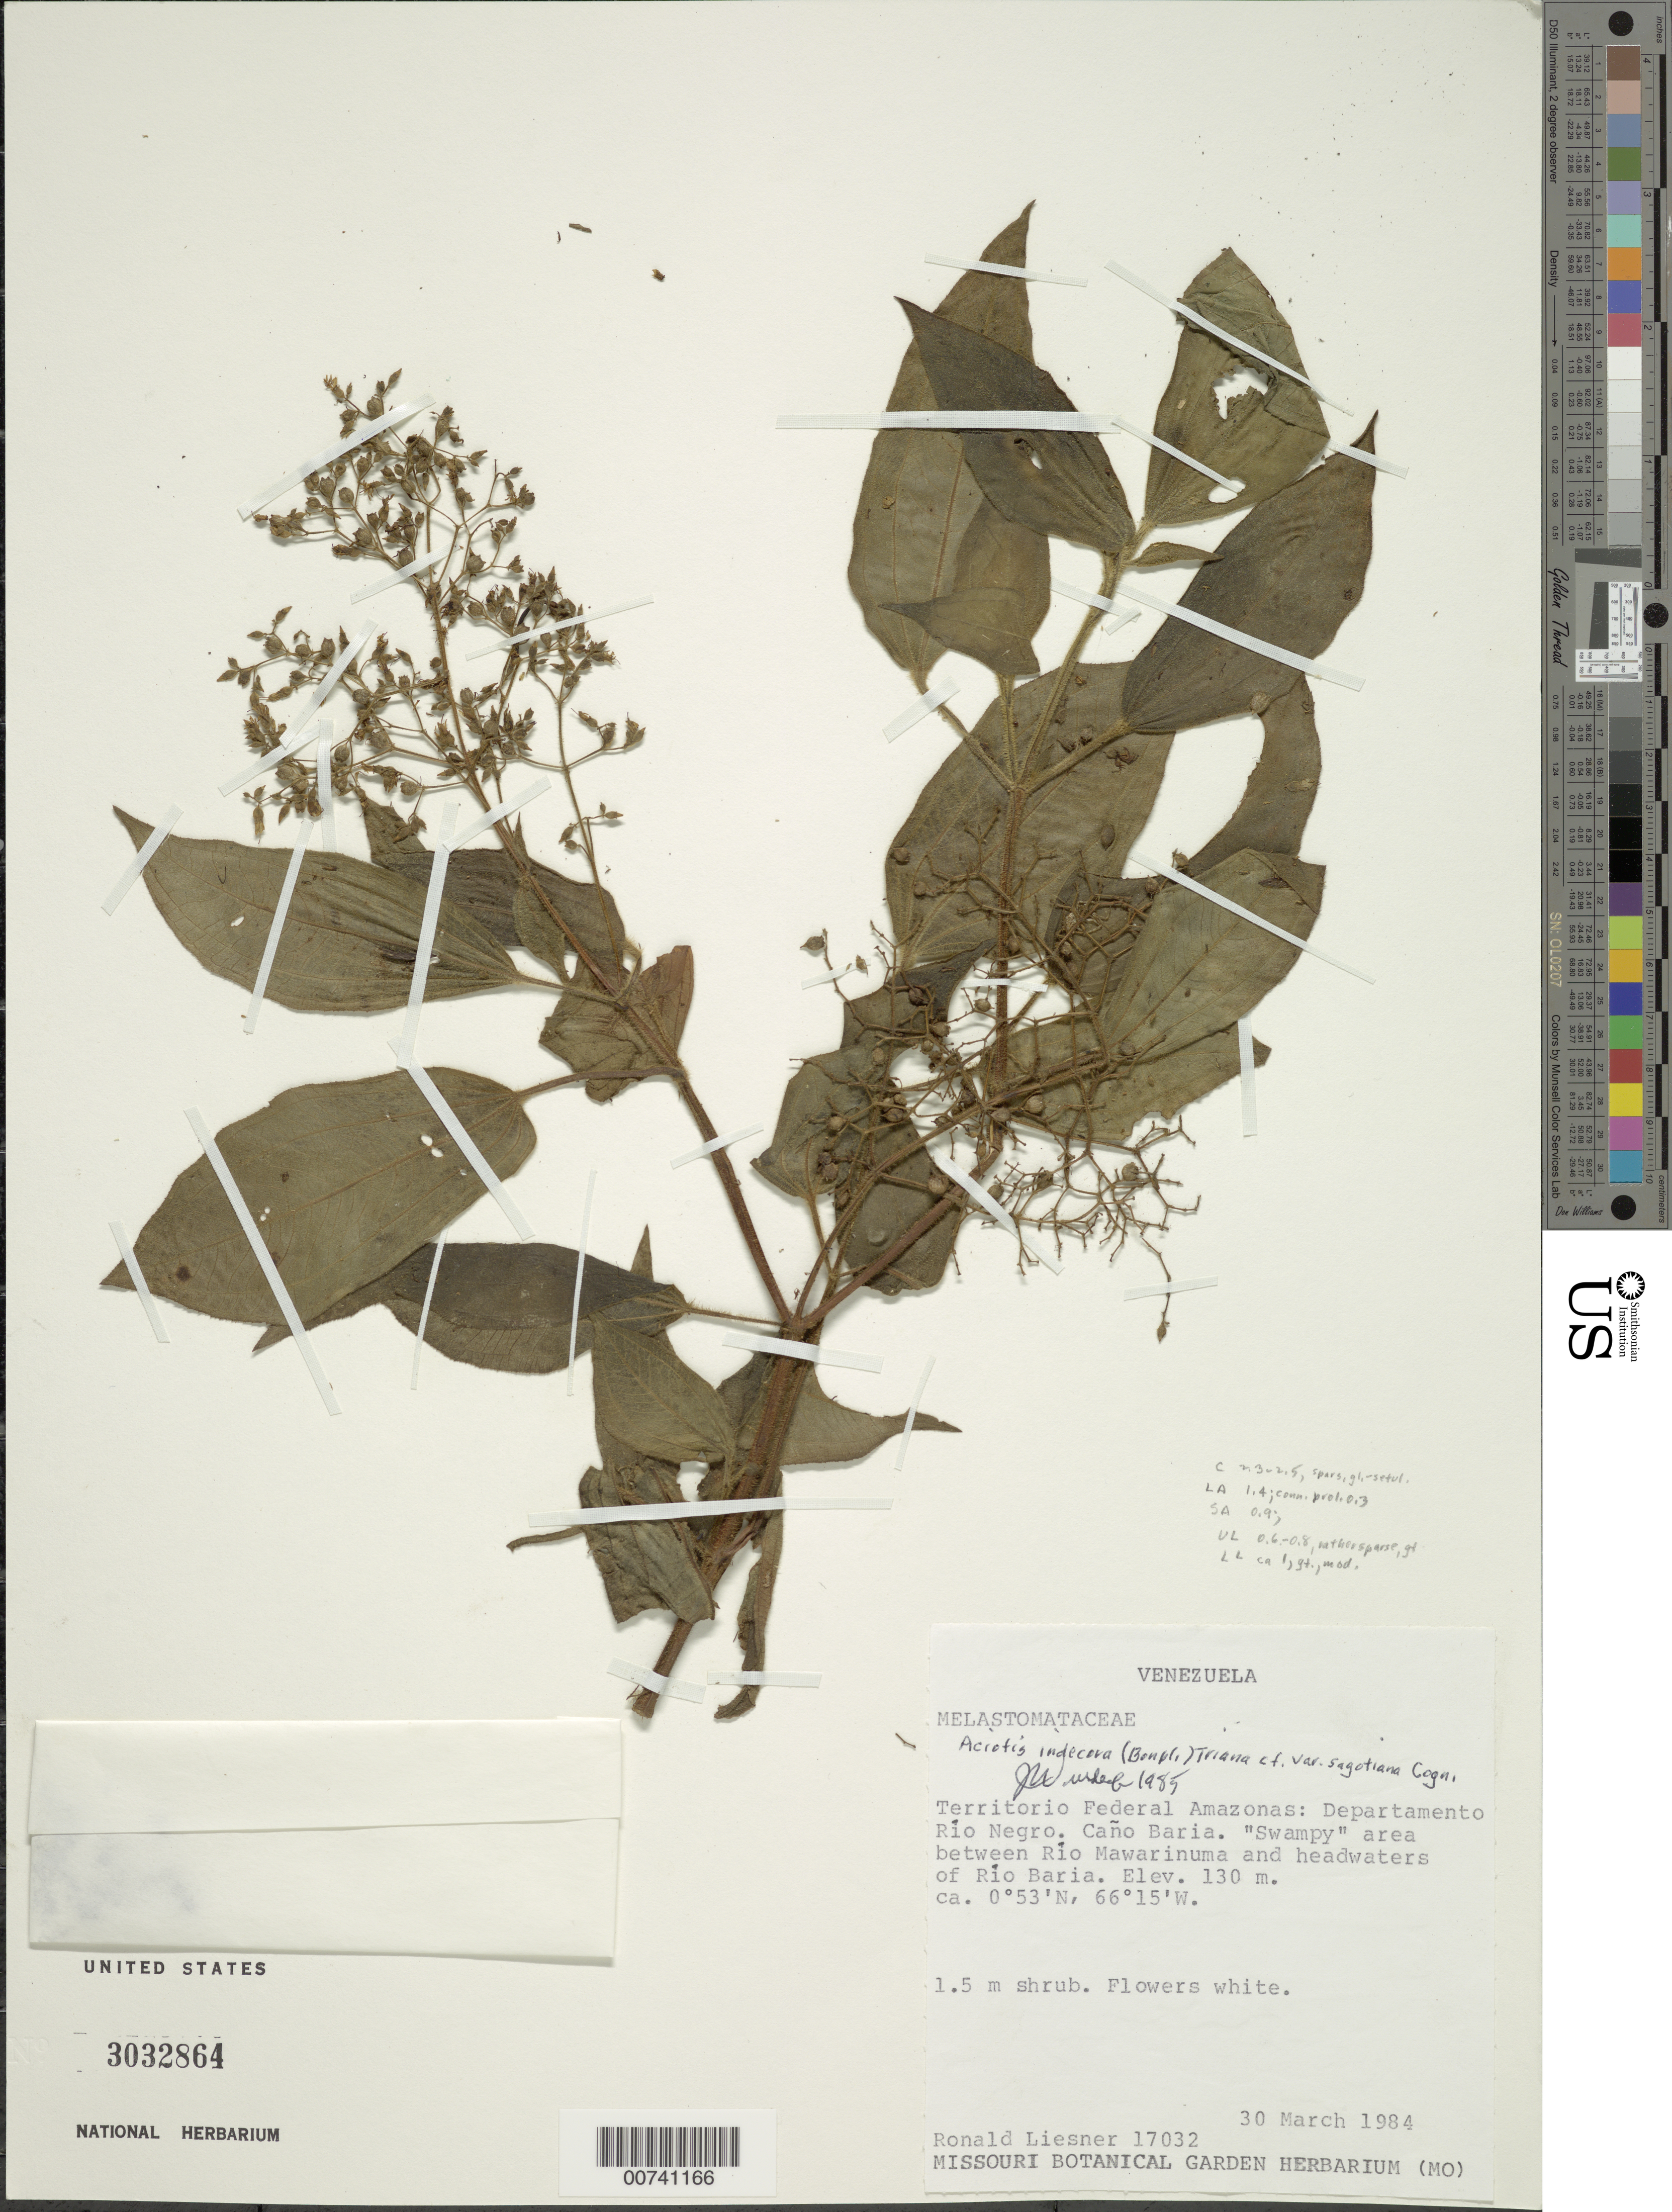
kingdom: Plantae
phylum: Tracheophyta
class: Magnoliopsida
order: Myrtales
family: Melastomataceae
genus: Aciotis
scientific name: Aciotis indecora var. macrophylla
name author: Cogn.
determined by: Wurdack, John J., (US), US (UNITED STATES)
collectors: R. L. Liesner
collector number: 17032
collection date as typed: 30-Mar-84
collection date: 1984-03-30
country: Venezuela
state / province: Amazonas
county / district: Río Negro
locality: Caño Baria, between Río Mawarinuma and headwaters of Río Baria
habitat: Swampy area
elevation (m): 150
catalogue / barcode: US 3032864